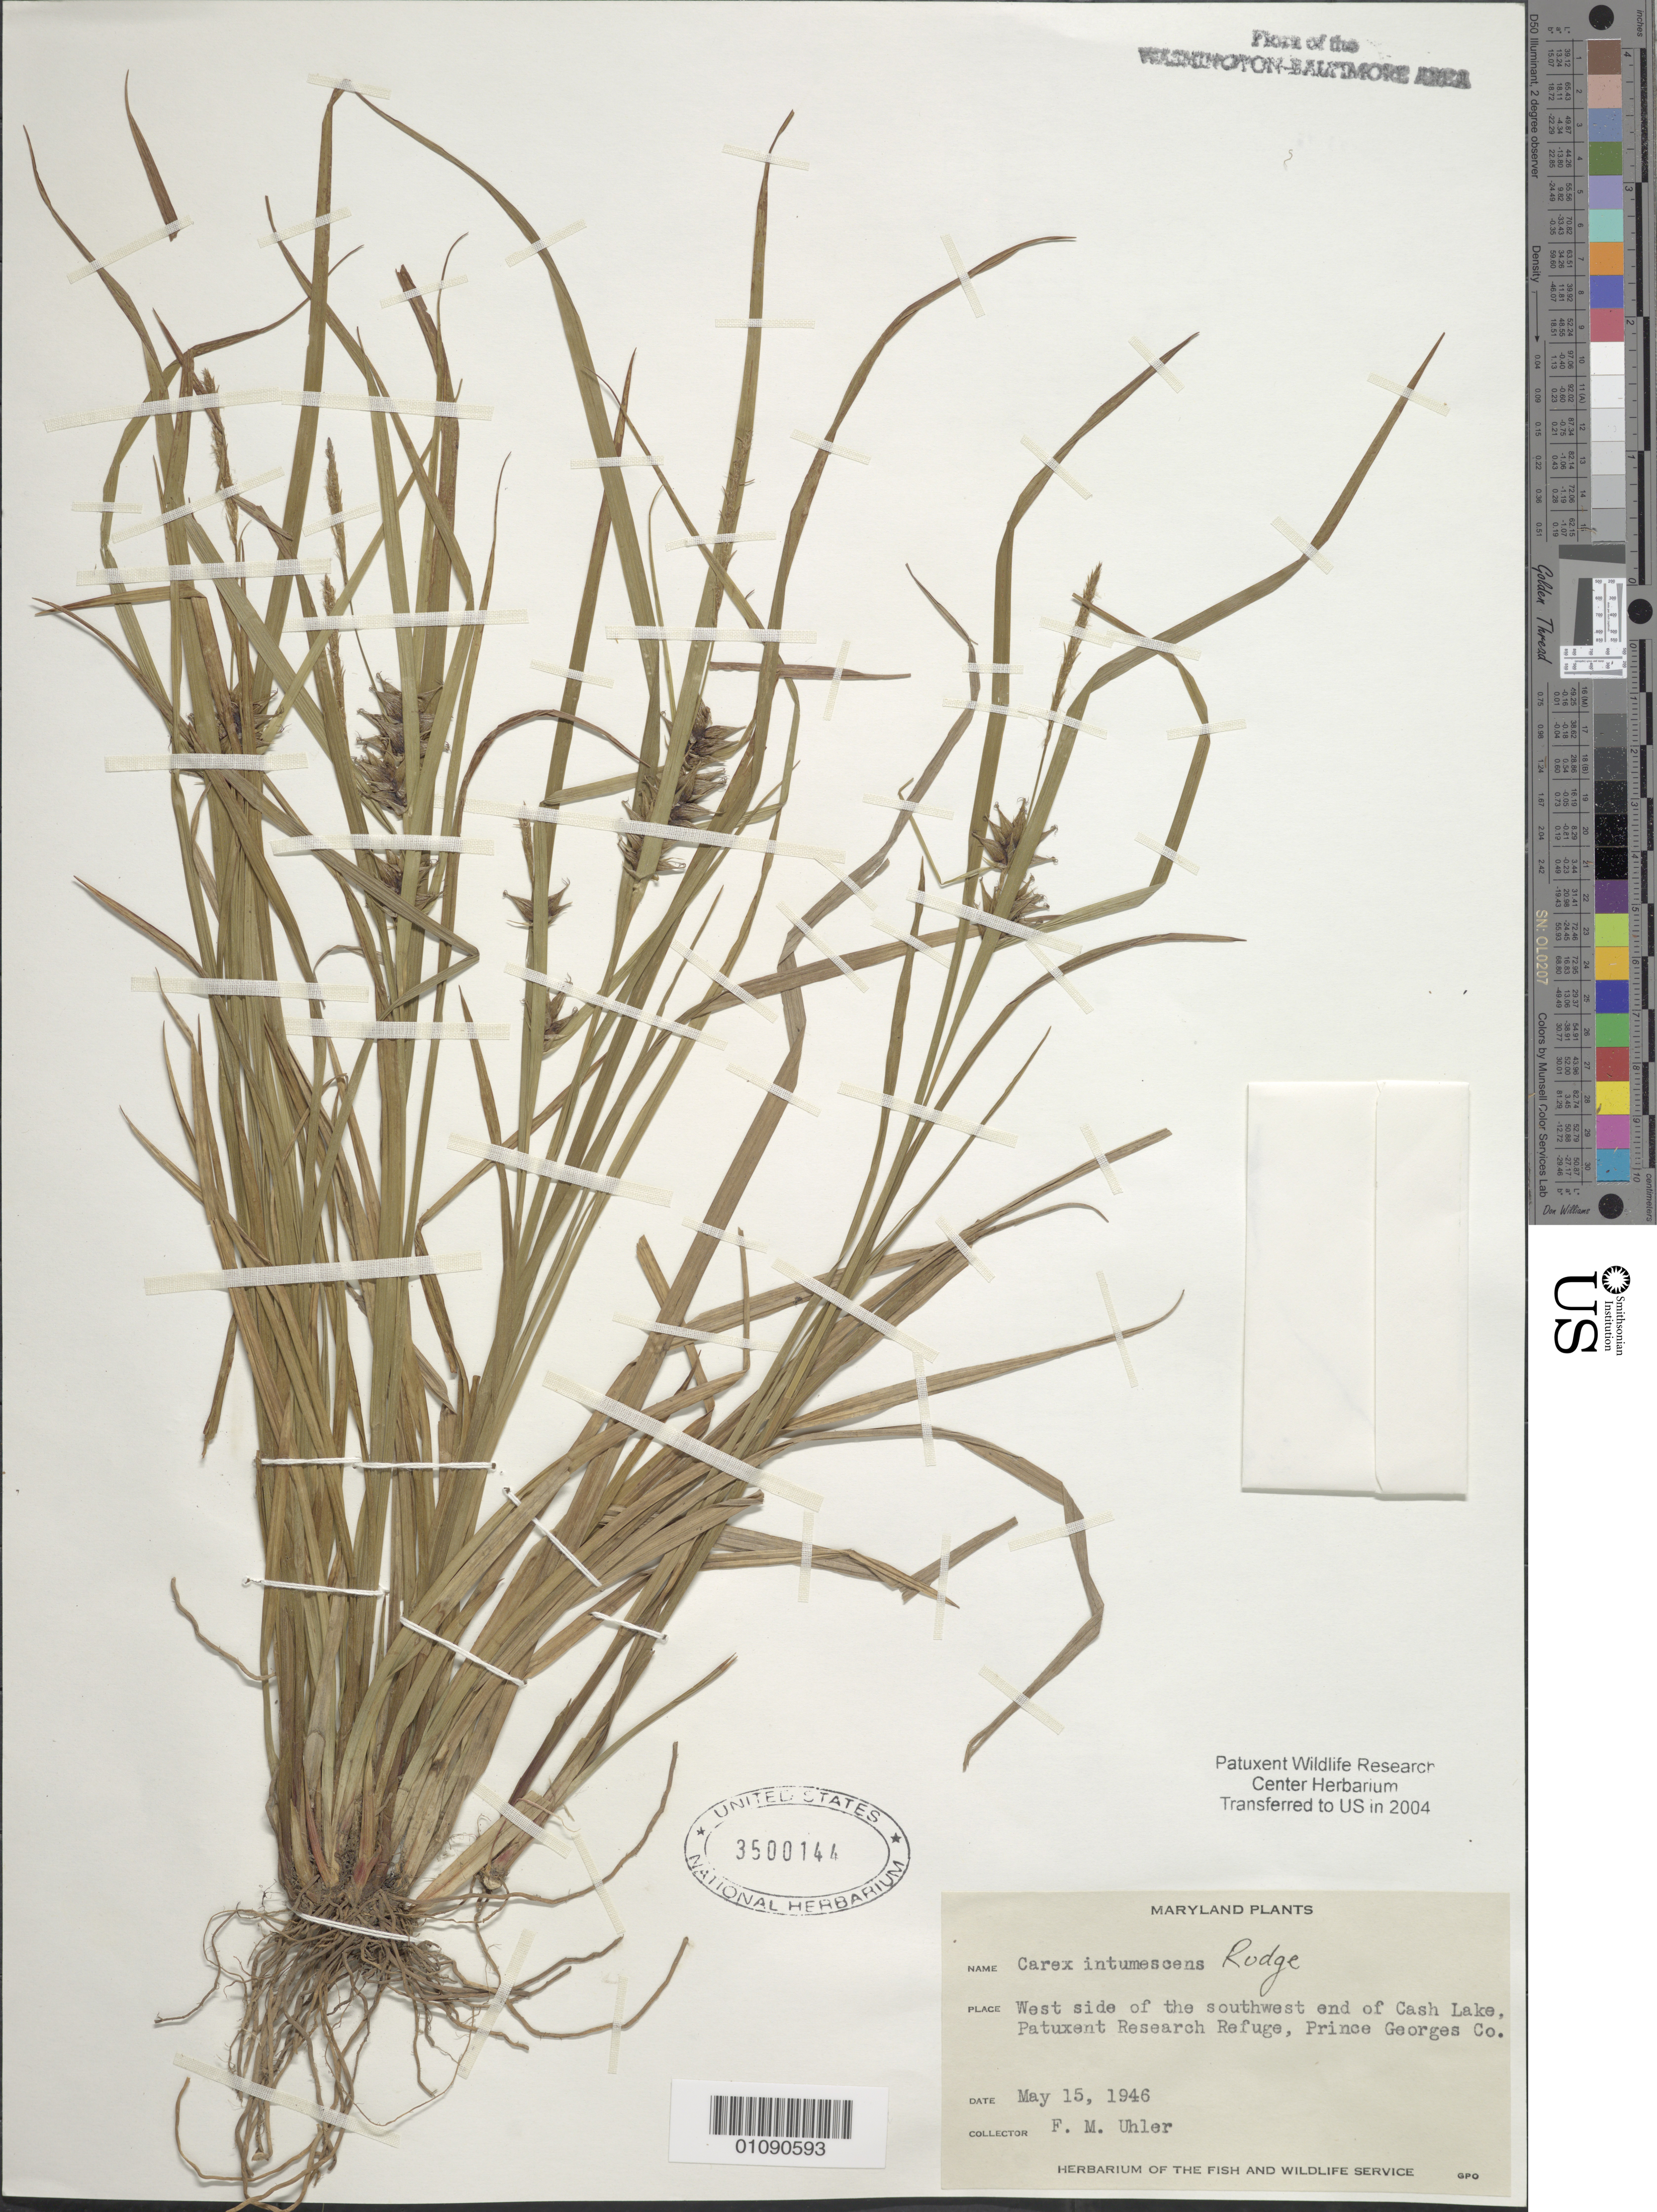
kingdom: Plantae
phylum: Tracheophyta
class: Liliopsida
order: Poales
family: Cyperaceae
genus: Carex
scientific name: Carex intumescens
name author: Rudge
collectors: F. M. Uhler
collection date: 1946-05-15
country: United States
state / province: Maryland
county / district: Prince George's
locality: W. side of the S.W. end of Cash Lake. Patuxent Wildlife Refuge.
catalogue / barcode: US 3500144